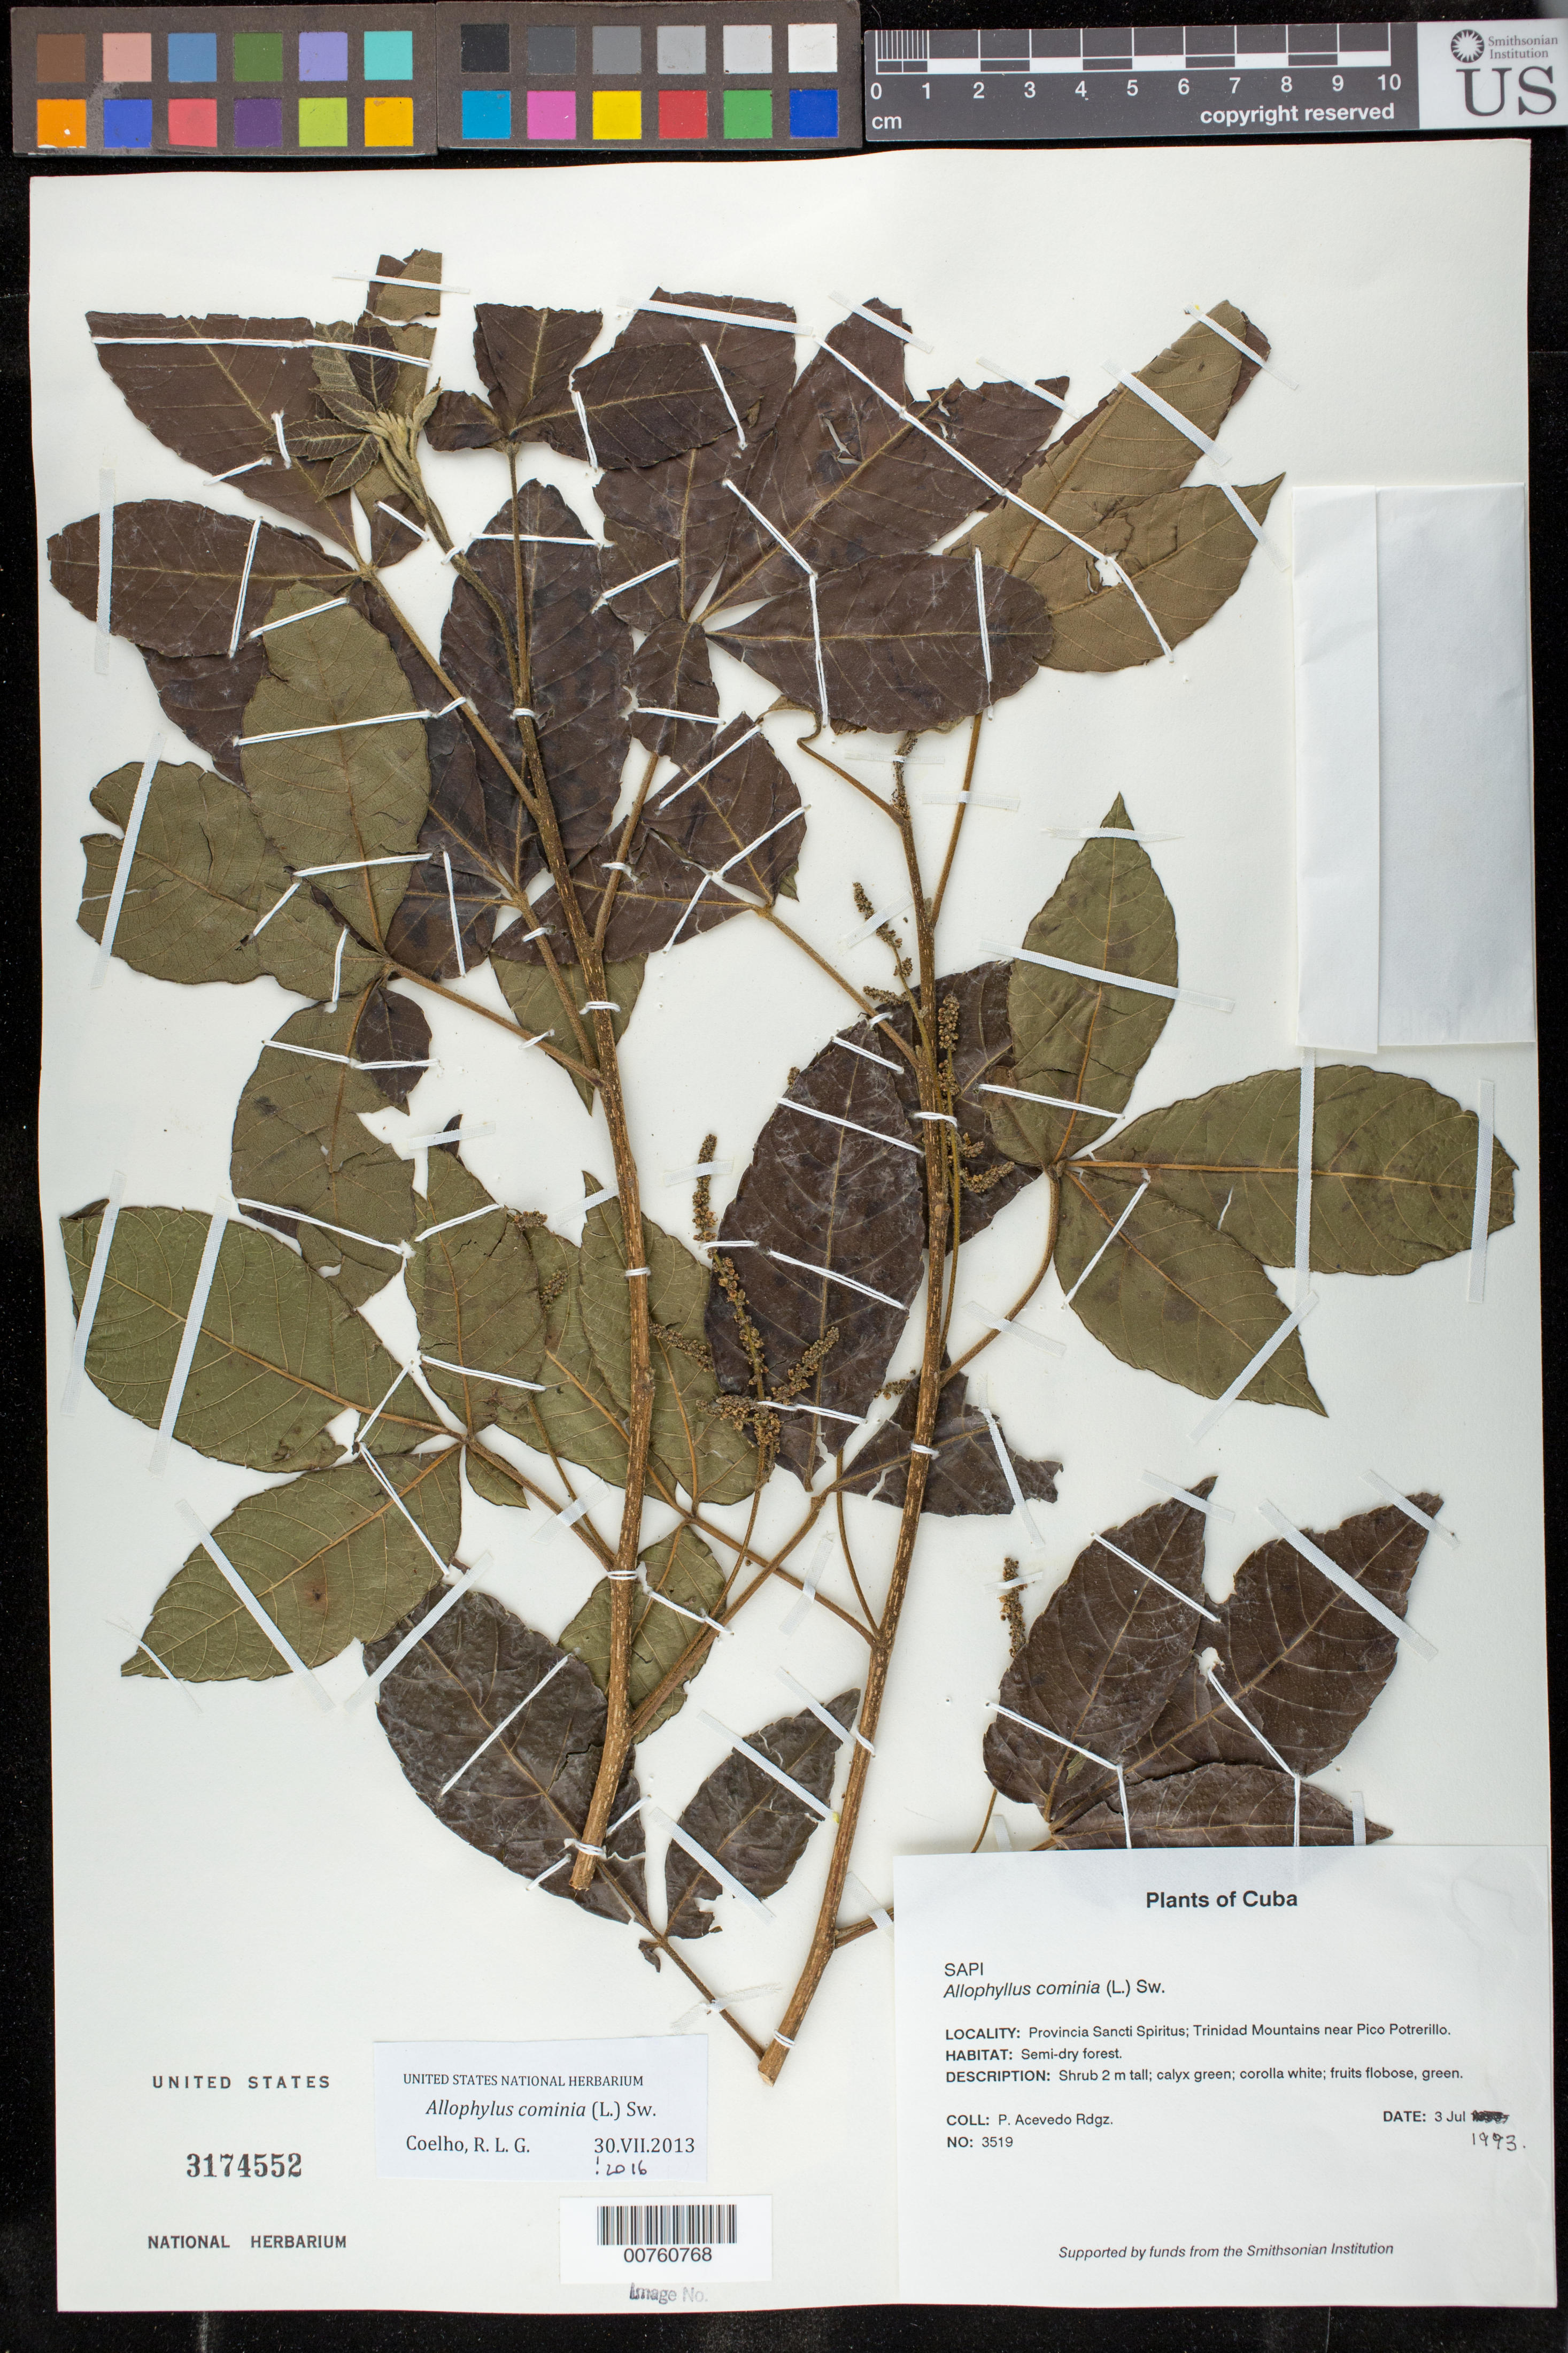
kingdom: Plantae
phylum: Tracheophyta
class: Magnoliopsida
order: Sapindales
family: Sapindaceae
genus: Allophylus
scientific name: Allophylus cominia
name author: (L.) Sw.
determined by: Coelho, Rubens L. G.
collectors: P. Acevedo-Rodr.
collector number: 3519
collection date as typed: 03 Jul 1993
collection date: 1993-07-03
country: Cuba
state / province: Sancti Spiritus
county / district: Municipio de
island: Cuba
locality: Trinidad Mts near Pico Potrerillo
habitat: Semi-dry forest.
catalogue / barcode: US 3174552